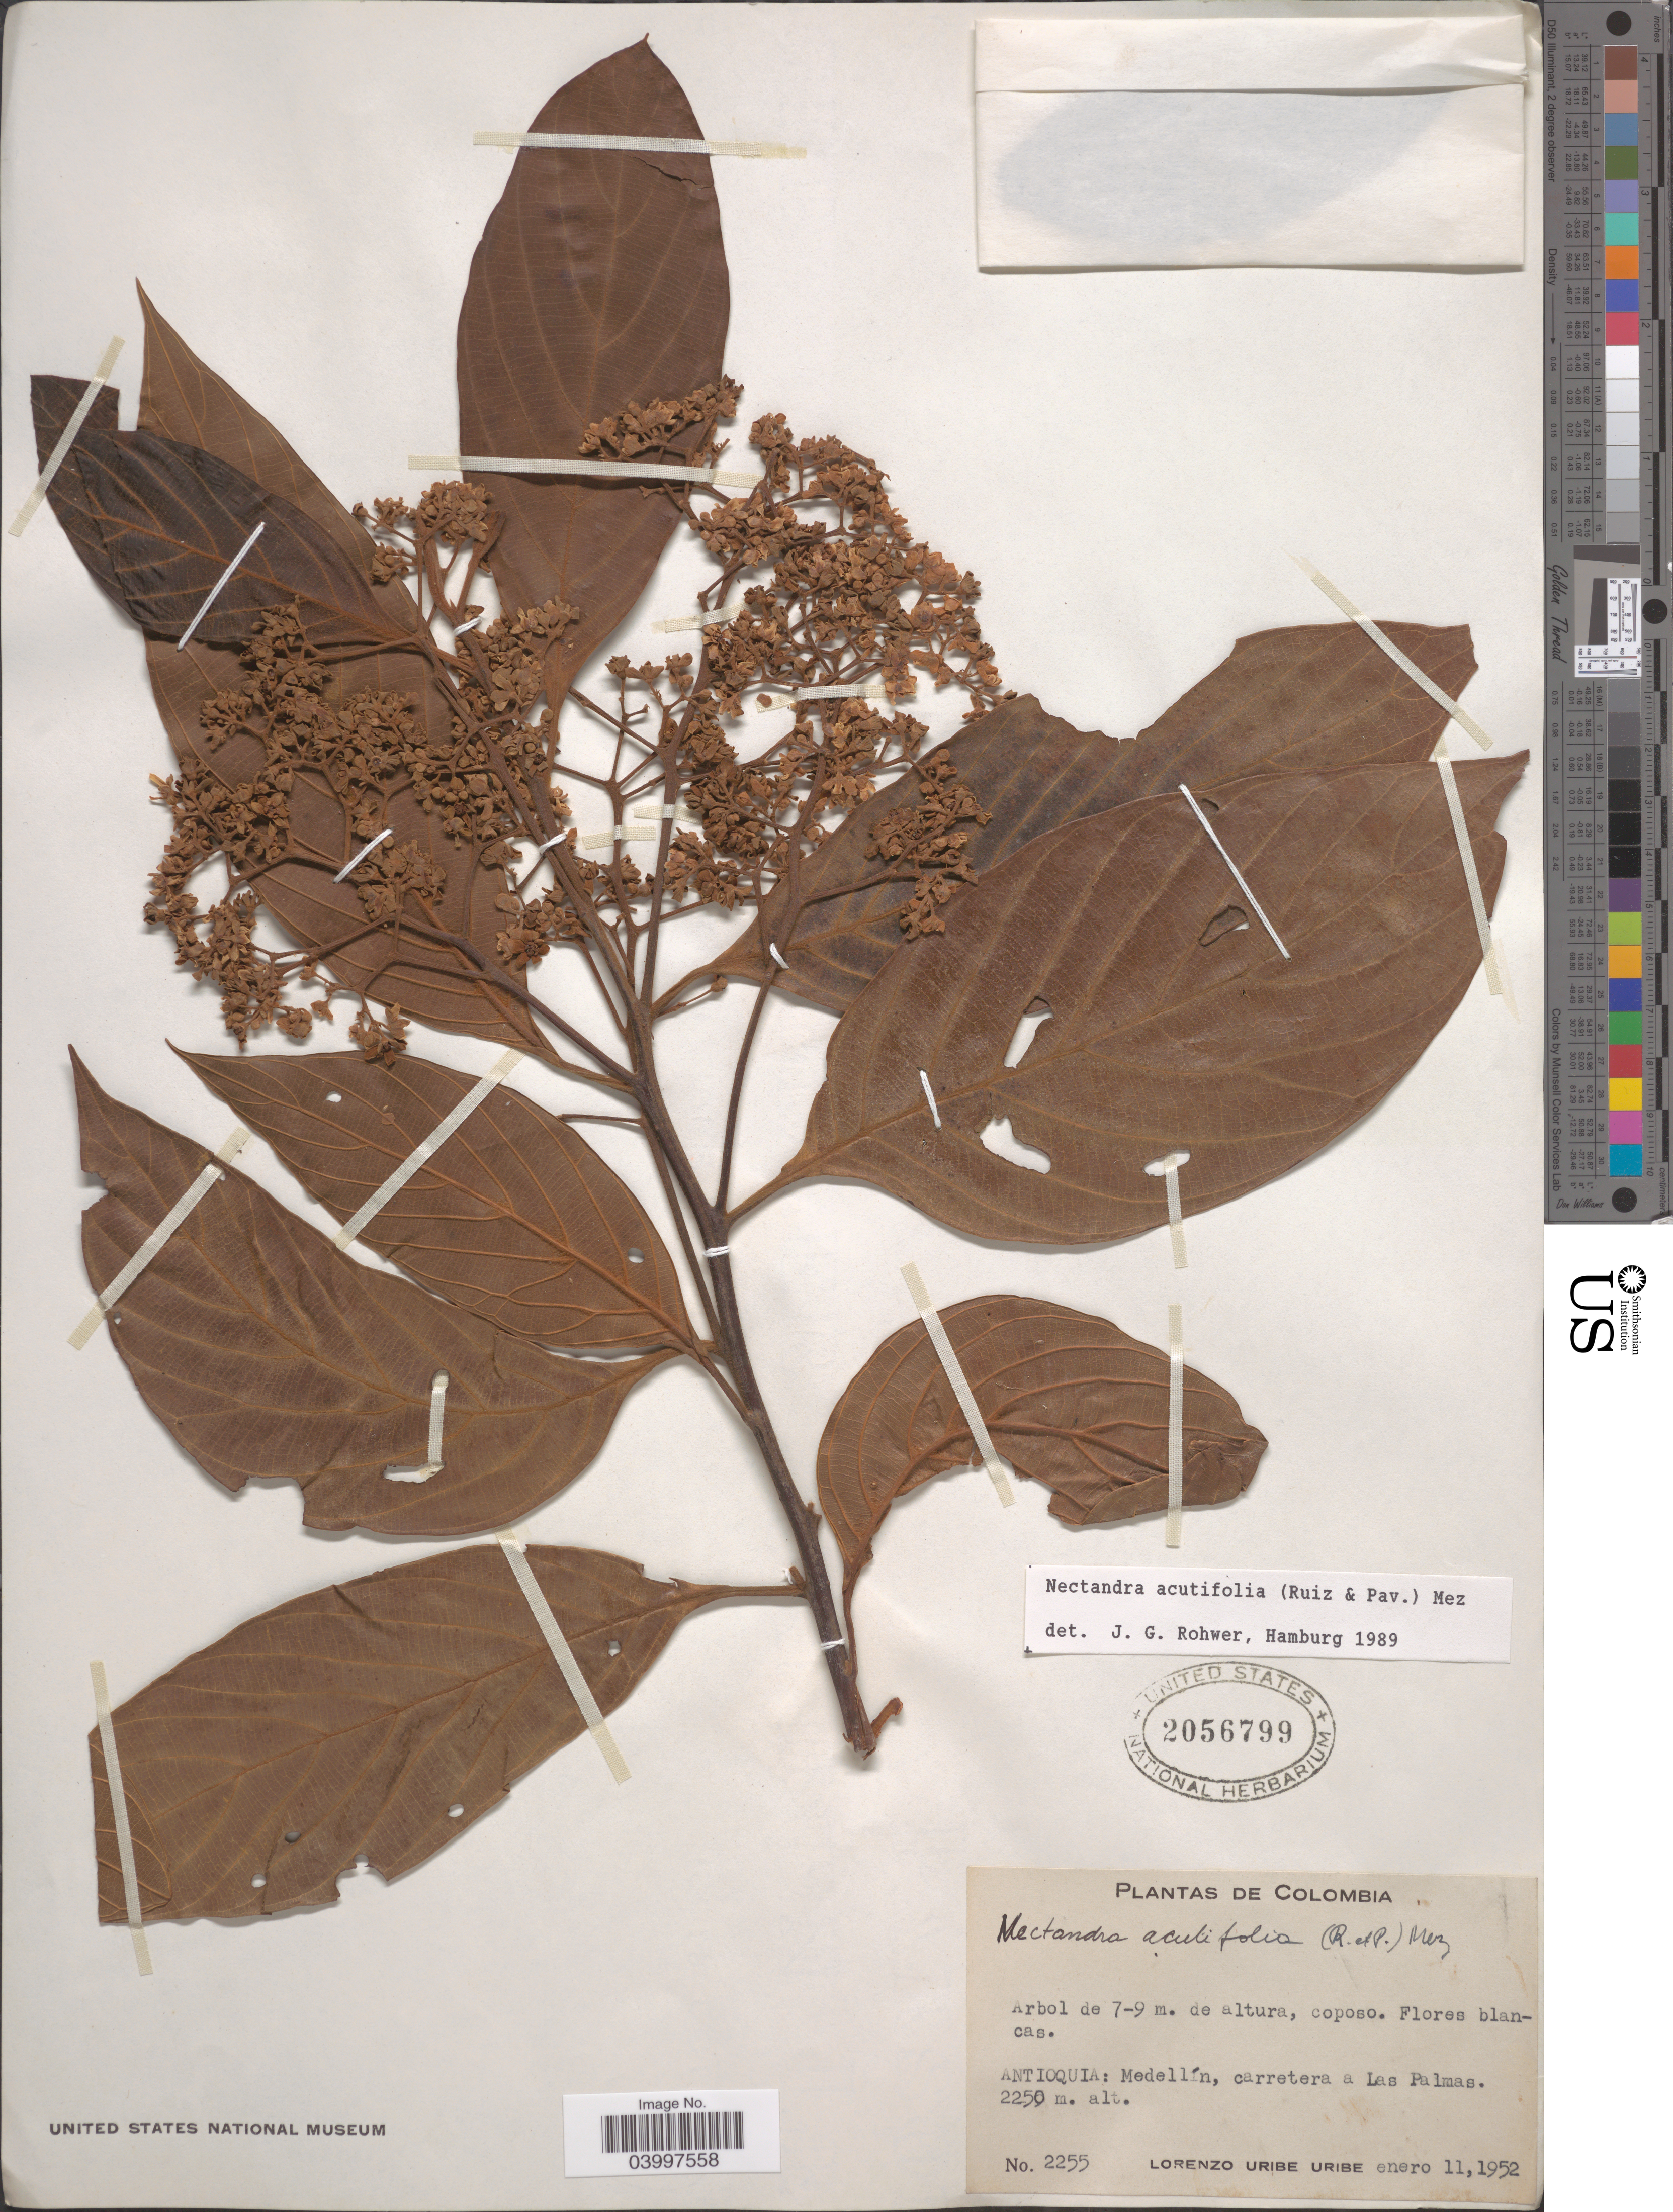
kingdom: Plantae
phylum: Tracheophyta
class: Magnoliopsida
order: Laurales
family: Lauraceae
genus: Nectandra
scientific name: Nectandra acutifolia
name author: (Ruiz & Pav.) Mez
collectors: L. Uribe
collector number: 2255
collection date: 1952-01-11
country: Colombia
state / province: Antioquia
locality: Medellín, carretera a Las Palmas.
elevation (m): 2250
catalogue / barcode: US 2056799